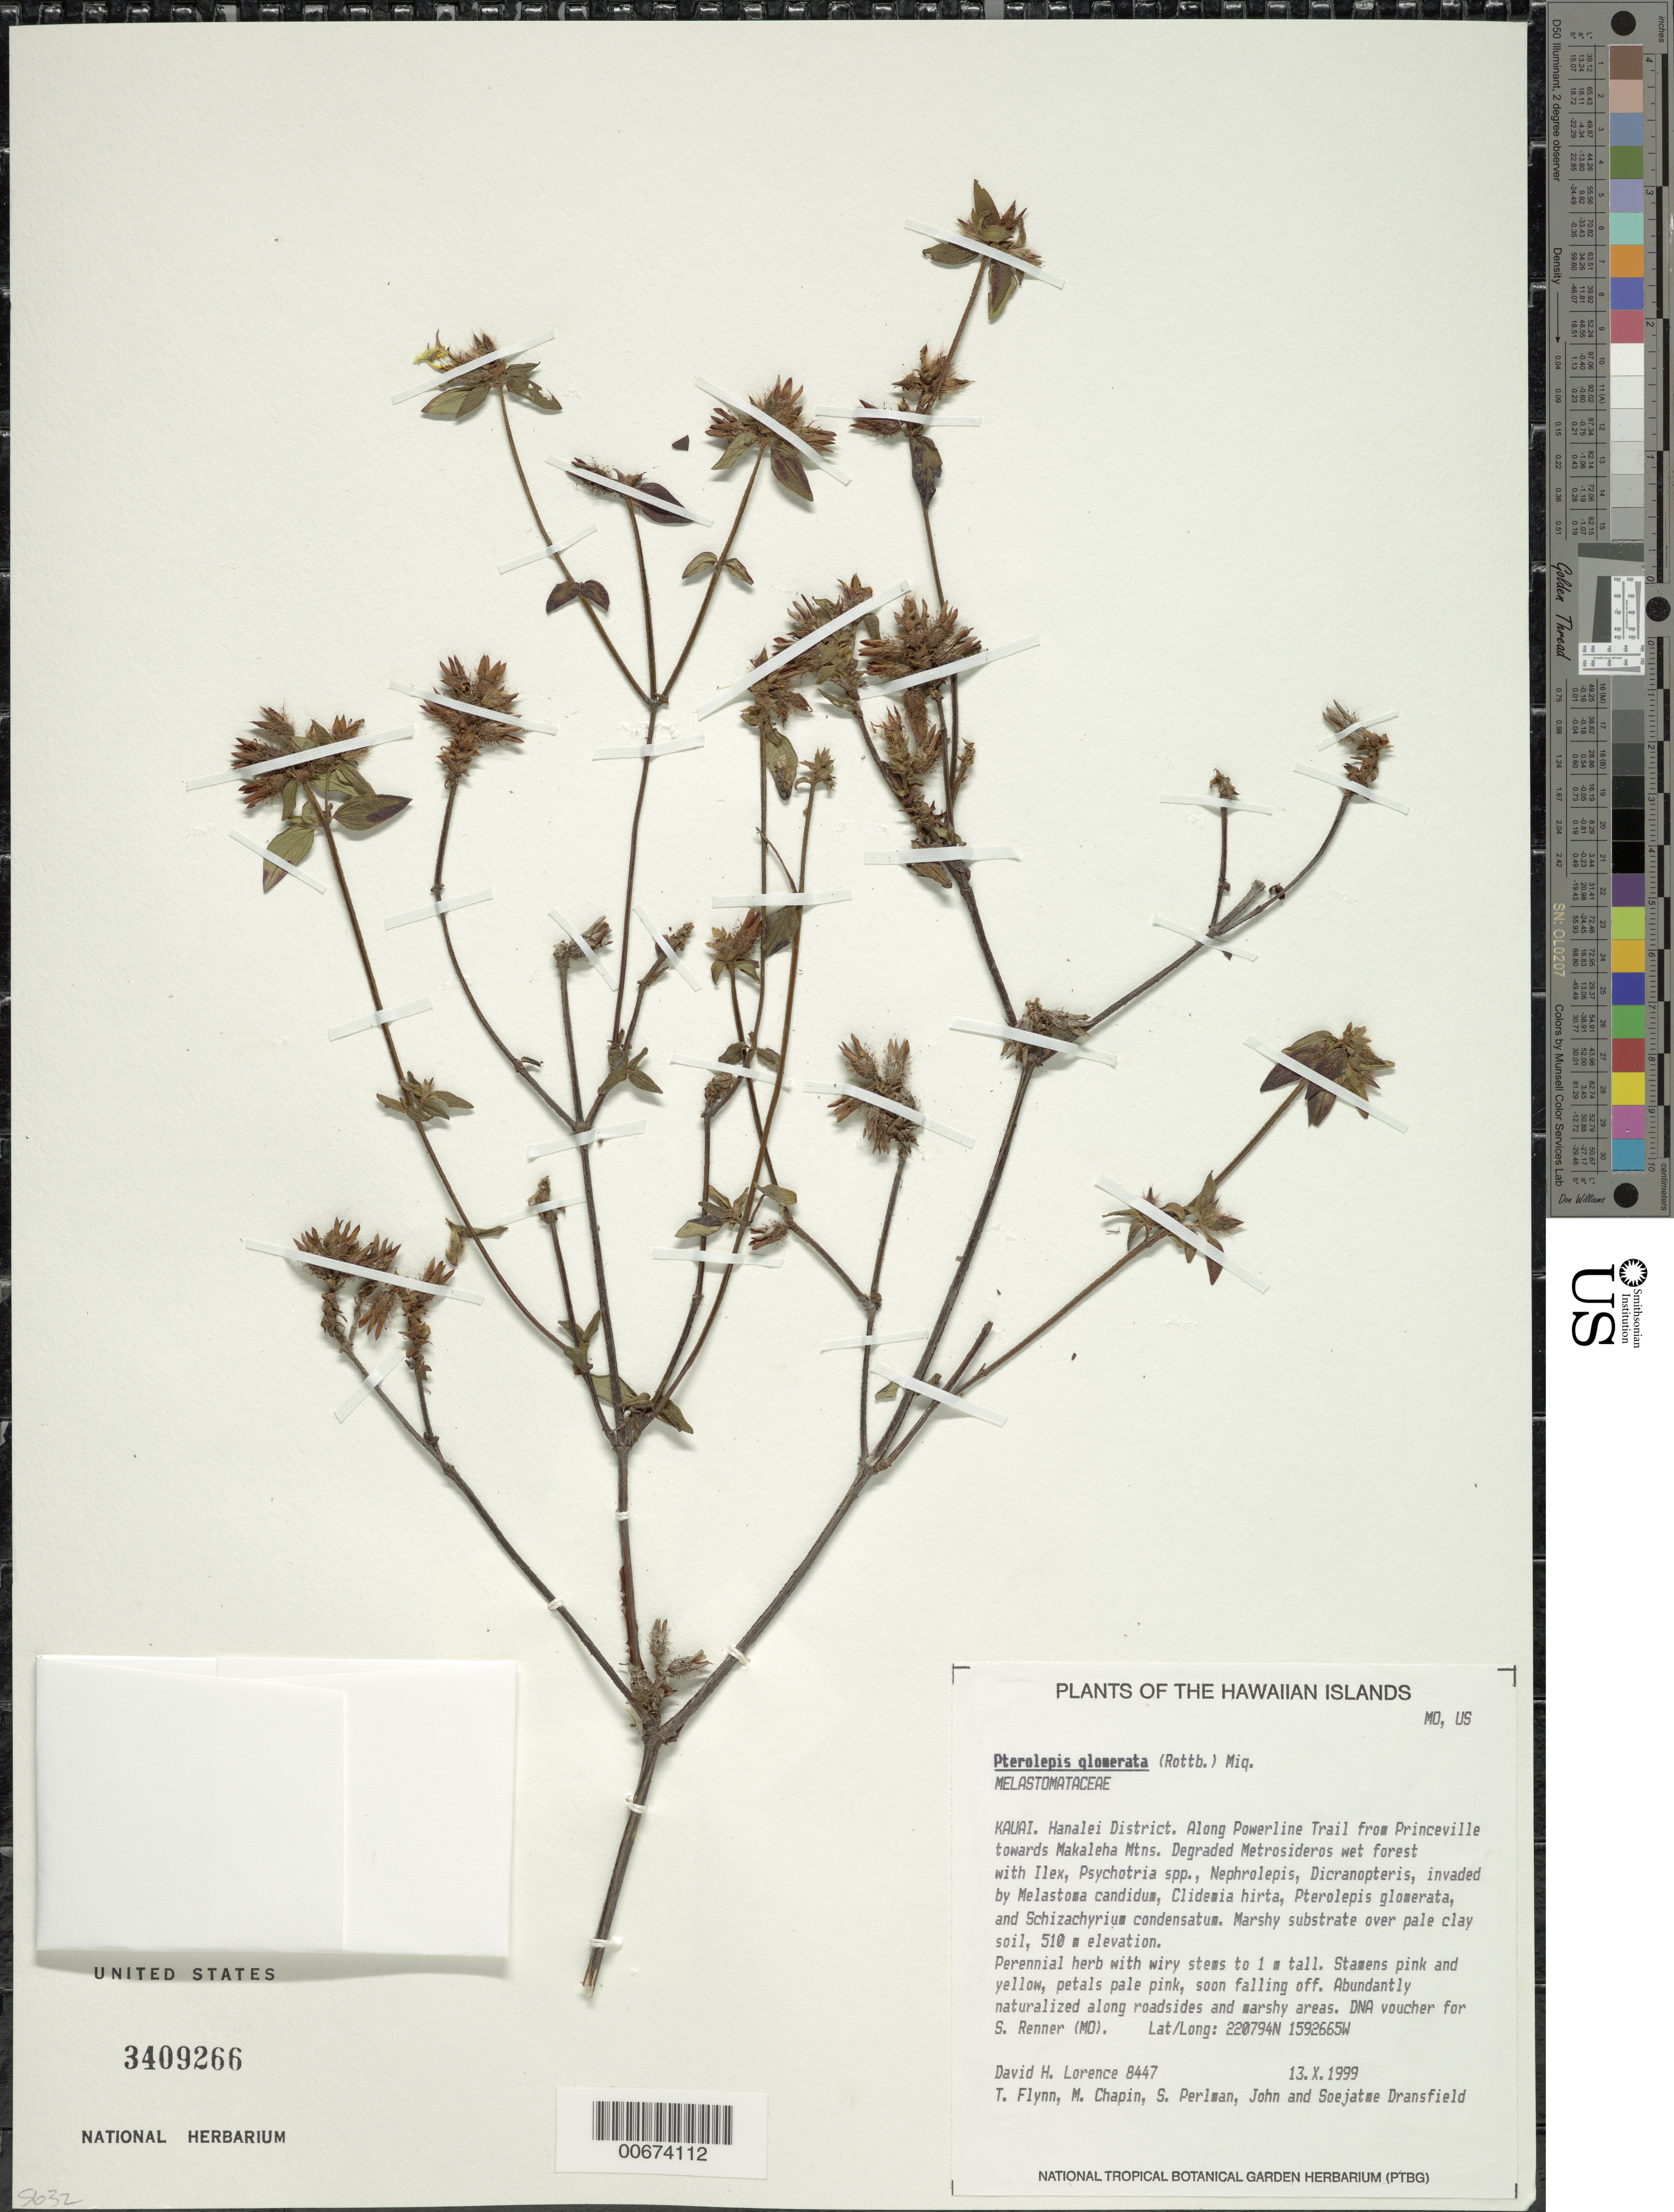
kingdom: Plantae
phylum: Tracheophyta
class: Magnoliopsida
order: Myrtales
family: Melastomataceae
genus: Pterolepis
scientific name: Pterolepis glomerata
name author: (Rottb.) Miq.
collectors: D. Lorence, T. W. Flynn, M. Chapin, S. P. Perlman, J. Dransfield & S. Dransfield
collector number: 8447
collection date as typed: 13 Oct 1999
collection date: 1999-10-13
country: United States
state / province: Hawaii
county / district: Kauai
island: Kaua'i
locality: Hanalei District, along Powerline Trail from Princeville towards Makaleha Mtns.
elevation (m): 510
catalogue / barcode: US 3409266